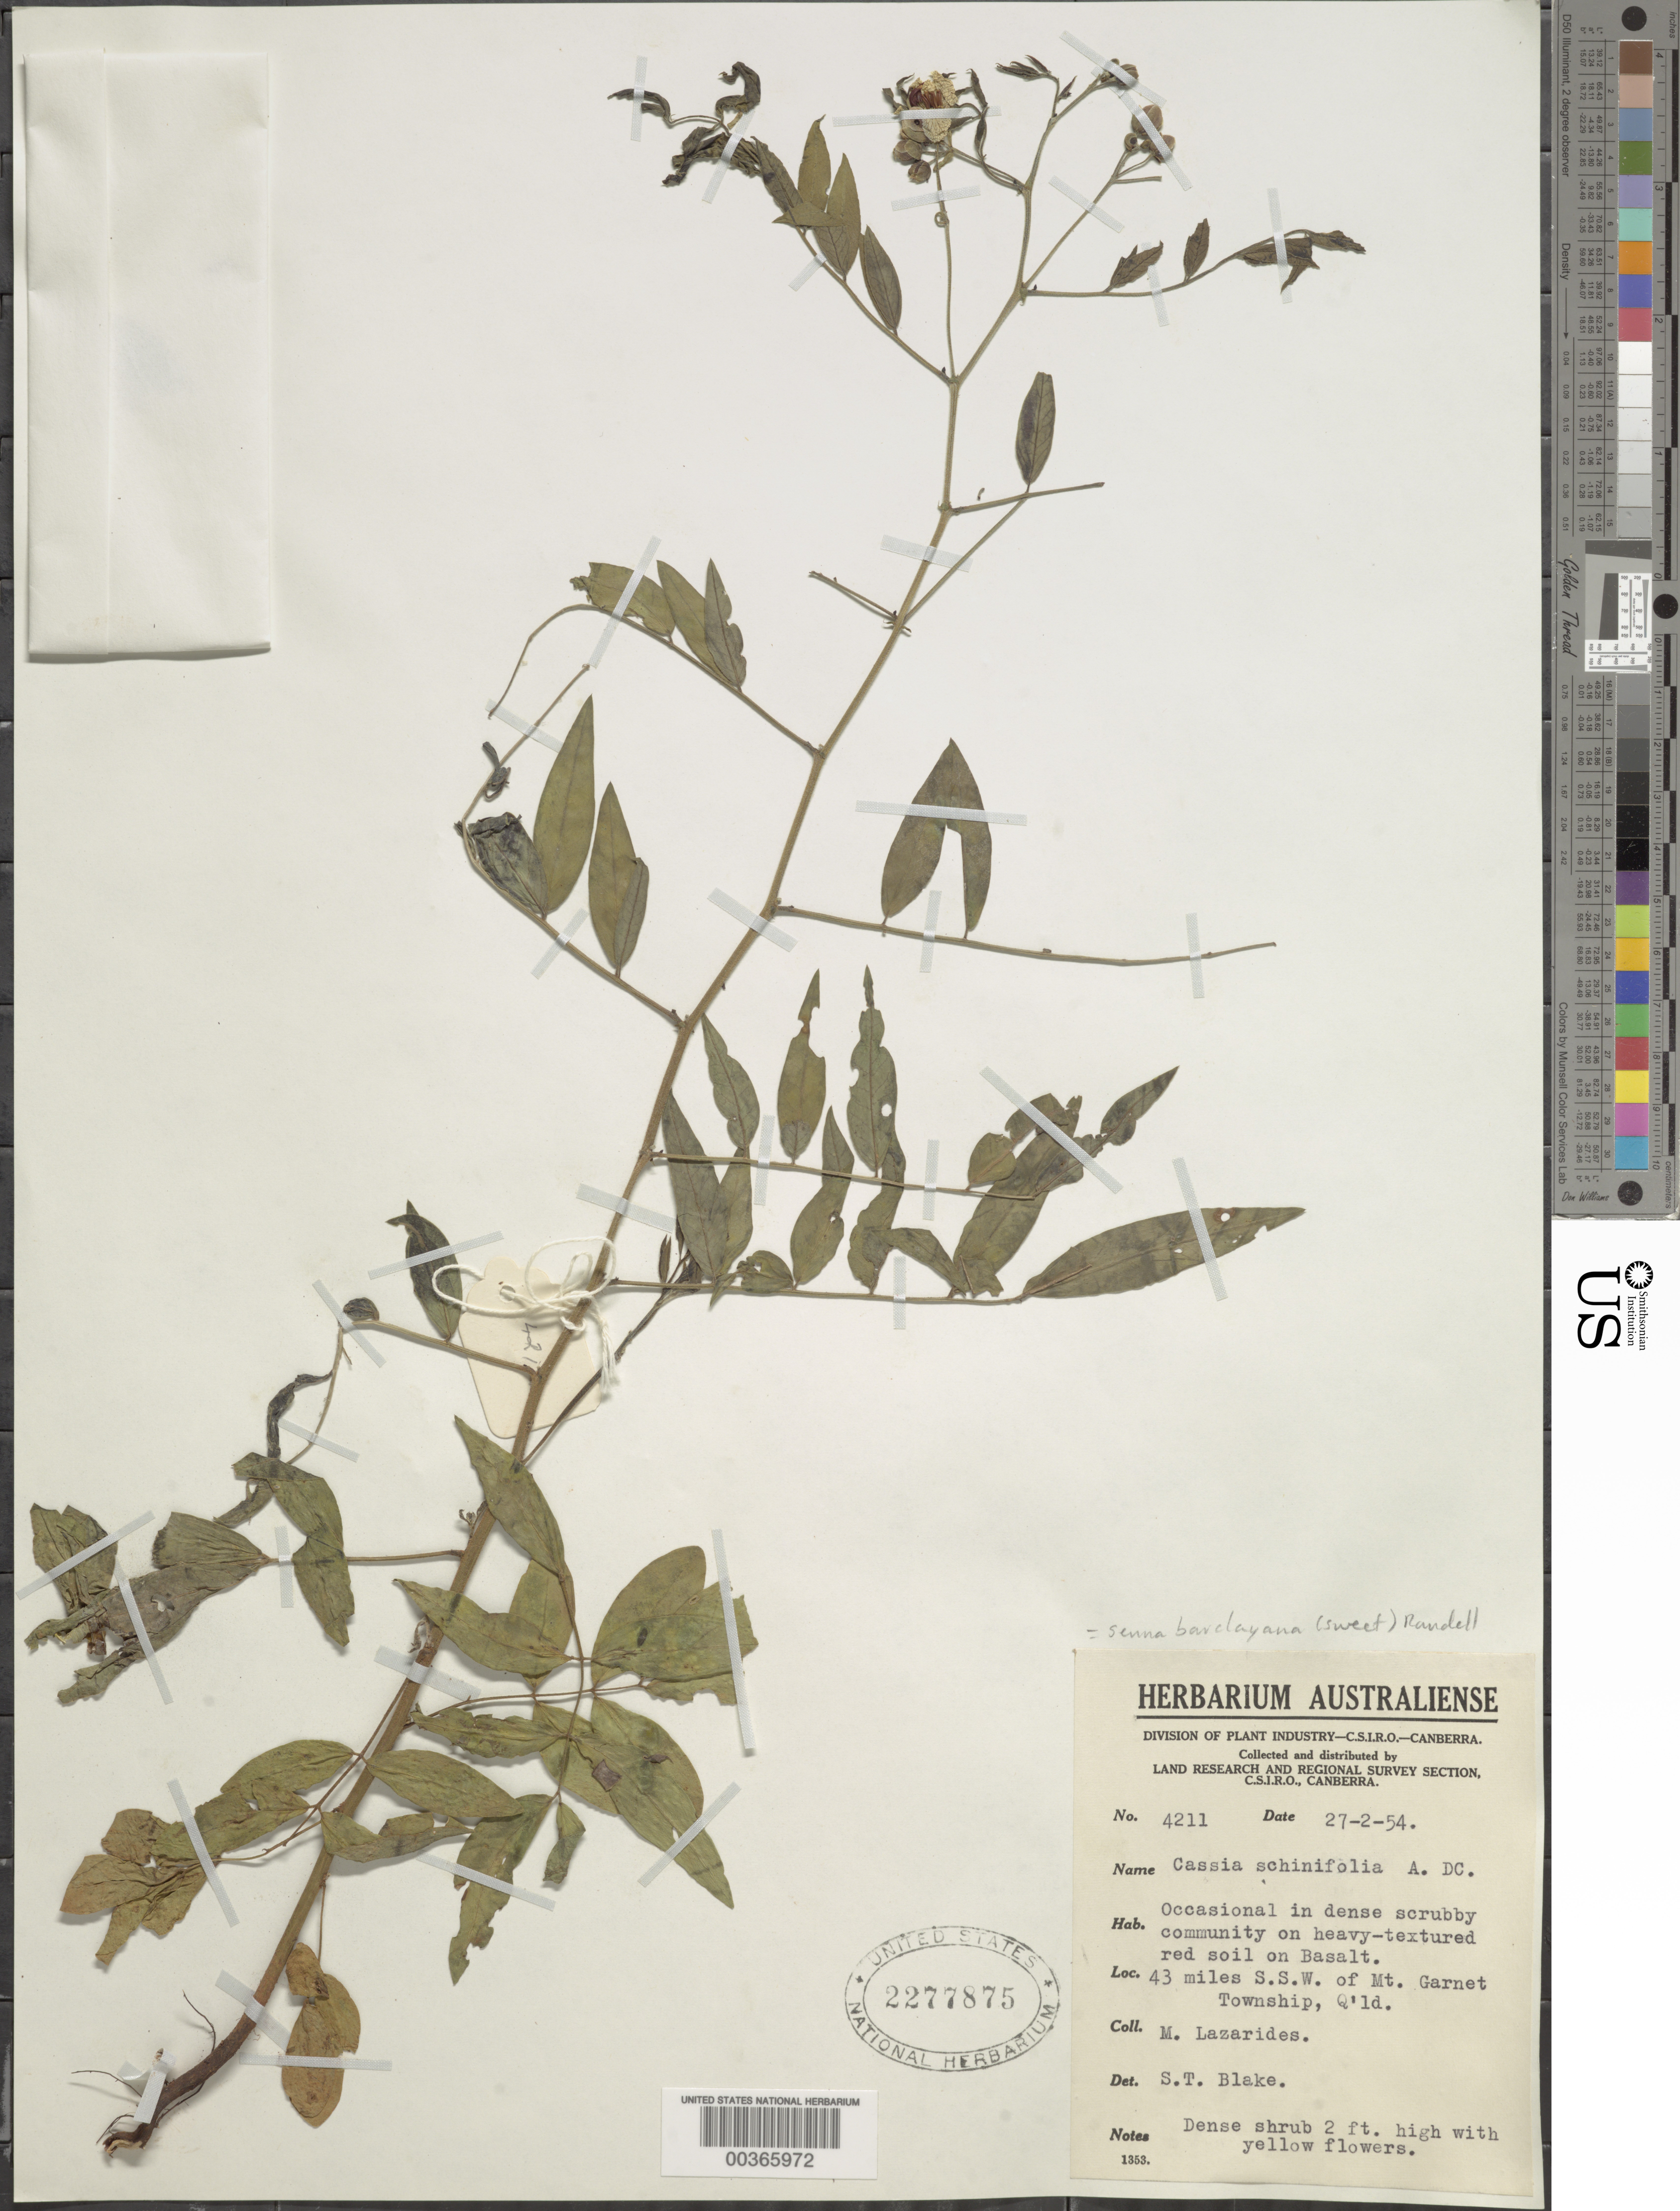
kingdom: Plantae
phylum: Tracheophyta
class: Magnoliopsida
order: Fabales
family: Fabaceae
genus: Senna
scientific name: Senna barclayana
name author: (Sweet) Randell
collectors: M. Lazarides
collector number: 4211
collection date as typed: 27 Feb 1954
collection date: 1954-02-27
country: Australia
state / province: Queensland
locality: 43 mi ssw of mt. garnet township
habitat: On heavy-textured red soil on basalt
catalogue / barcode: US 2277875